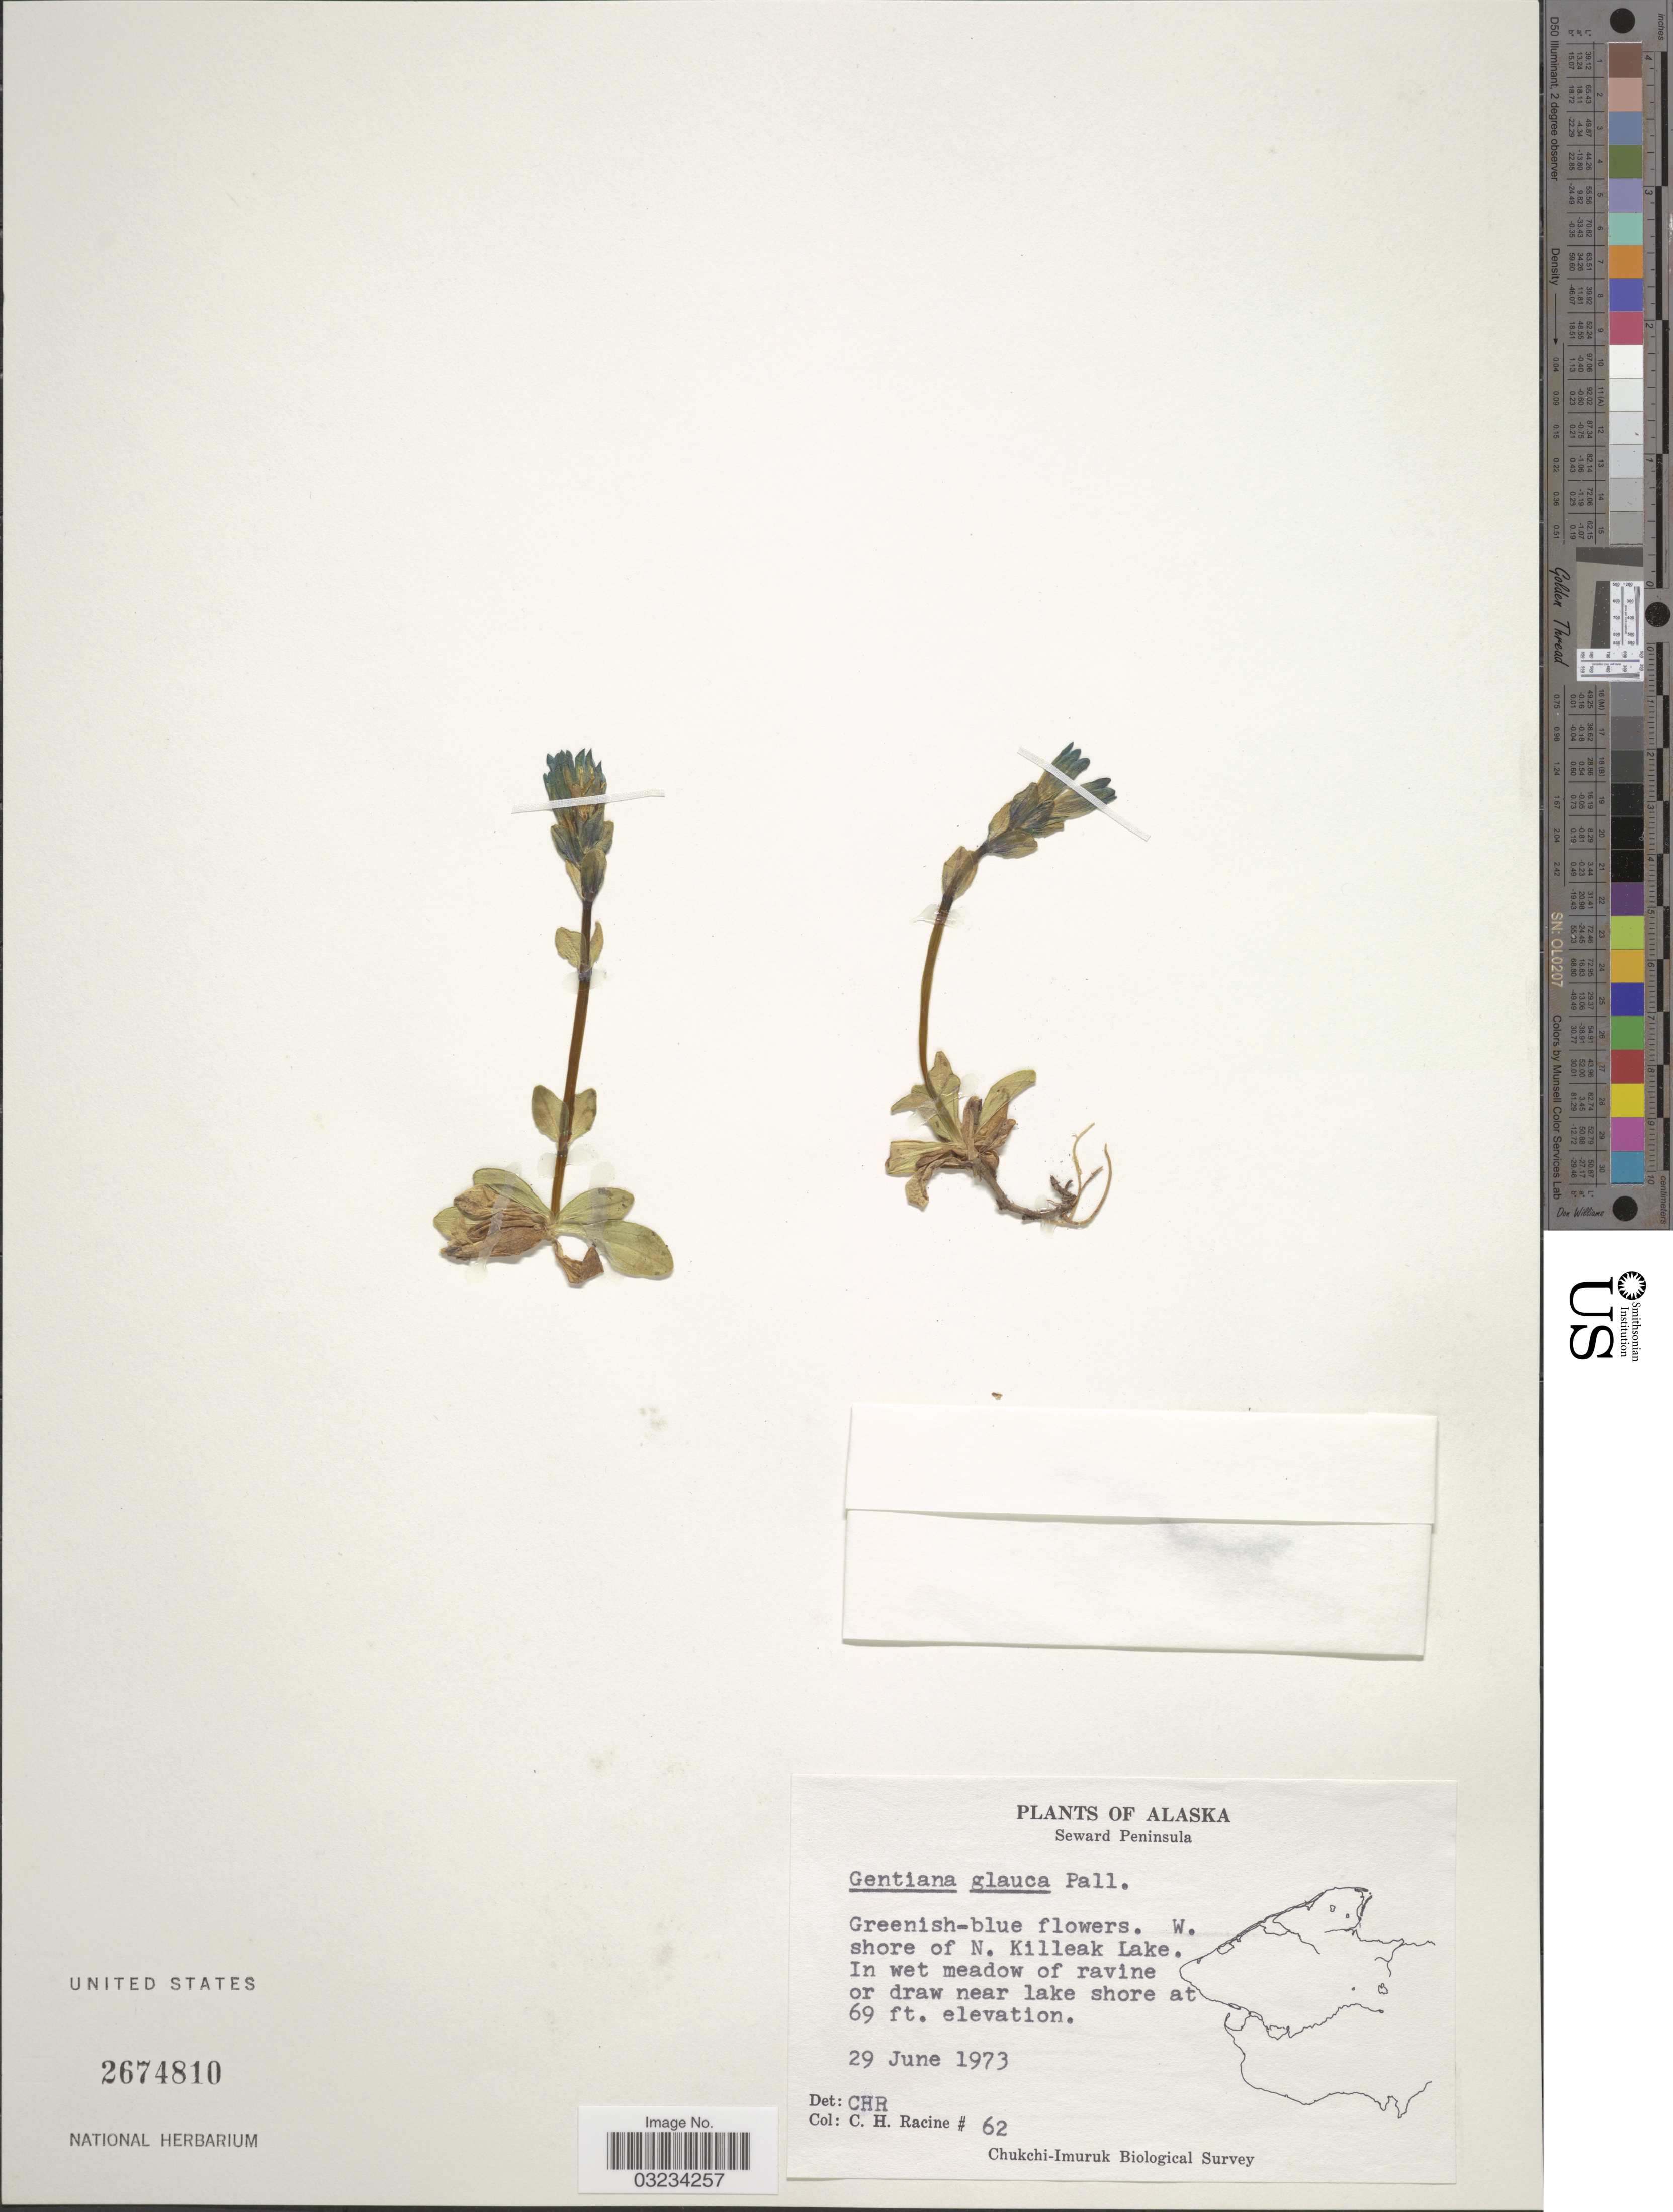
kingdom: Plantae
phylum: Tracheophyta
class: Magnoliopsida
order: Gentianales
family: Gentianaceae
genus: Gentiana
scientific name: Gentiana glauca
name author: Pall.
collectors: C. Racine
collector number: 62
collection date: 1973-06-29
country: United States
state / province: Alaska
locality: Seward Peninsula, W. shore of N. Killeak Lake.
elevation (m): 21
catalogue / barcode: US 2674810